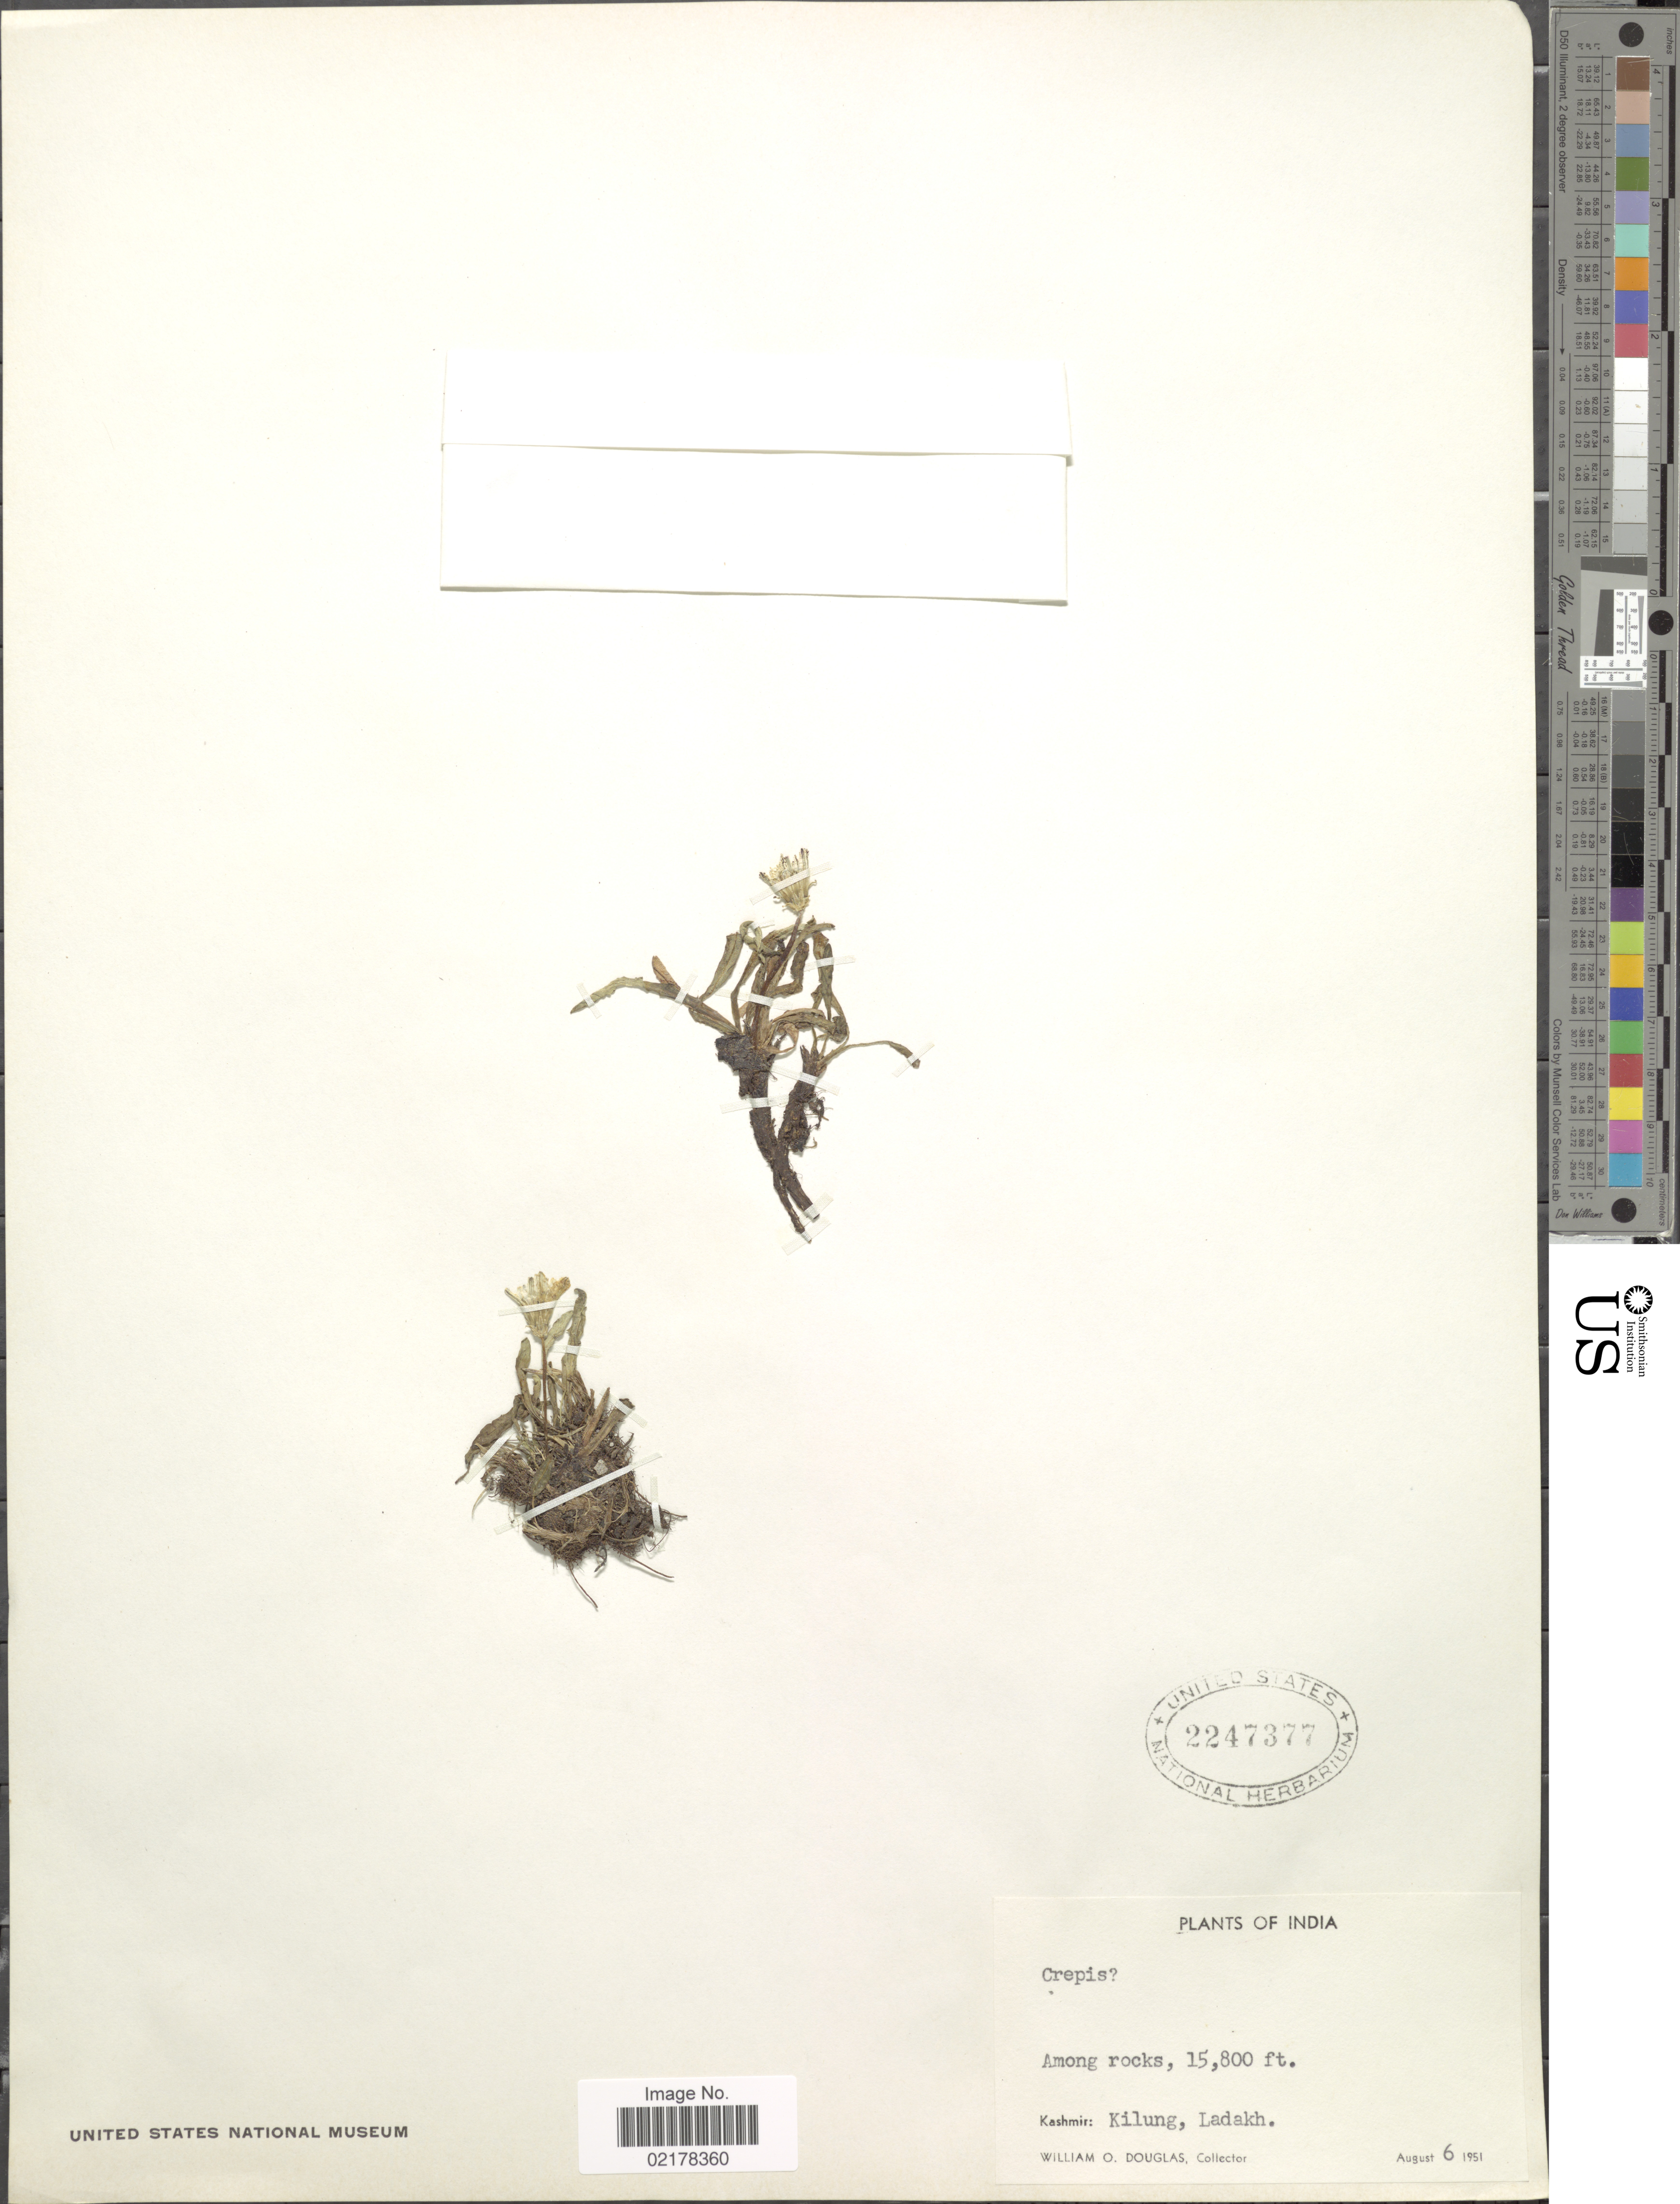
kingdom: Plantae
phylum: Tracheophyta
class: Magnoliopsida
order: Asterales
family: Asteraceae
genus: Crepis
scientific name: Crepis sp.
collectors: W. Douglas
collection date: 1951-08-06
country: India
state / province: Jammu and Kashmir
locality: Kashmir: Kilung, Ladakh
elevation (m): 4816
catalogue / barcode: US 2247377